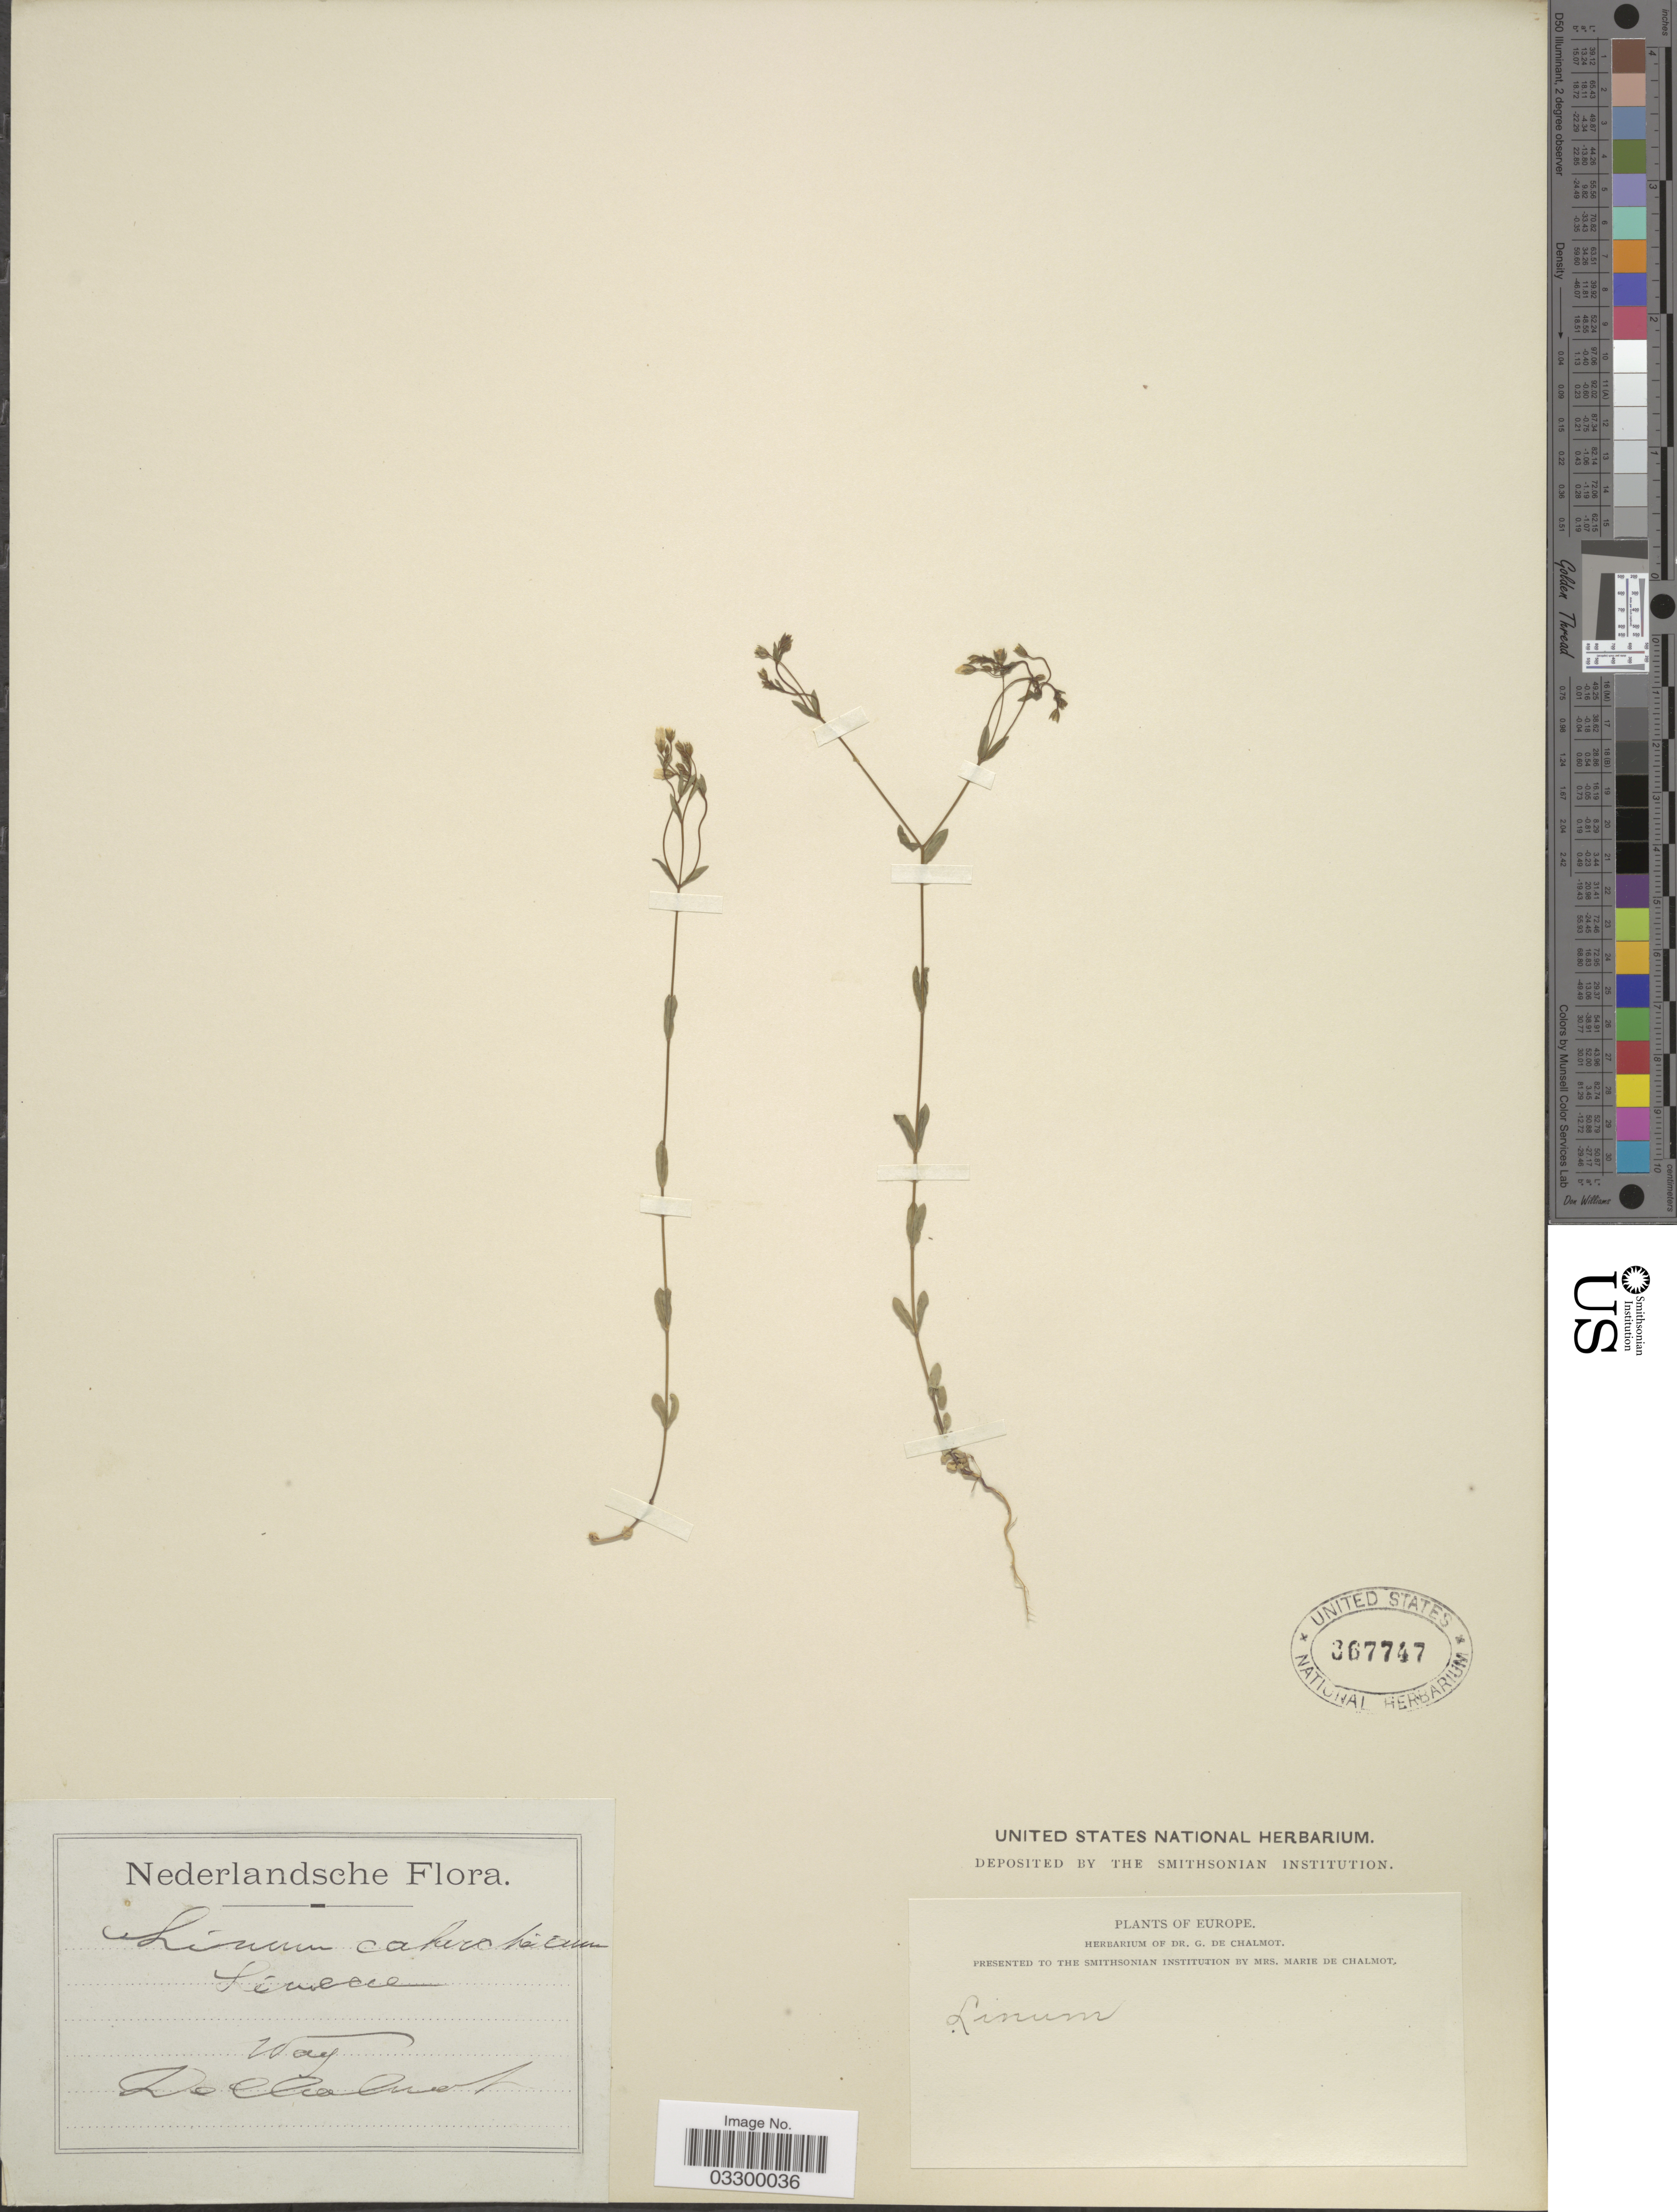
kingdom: Plantae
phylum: Tracheophyta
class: Magnoliopsida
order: Malpighiales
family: Linaceae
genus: Linum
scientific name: Linum catharticum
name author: L.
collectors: G. de Chalmot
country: Netherlands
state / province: Gelderland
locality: Wag.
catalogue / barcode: US 367747